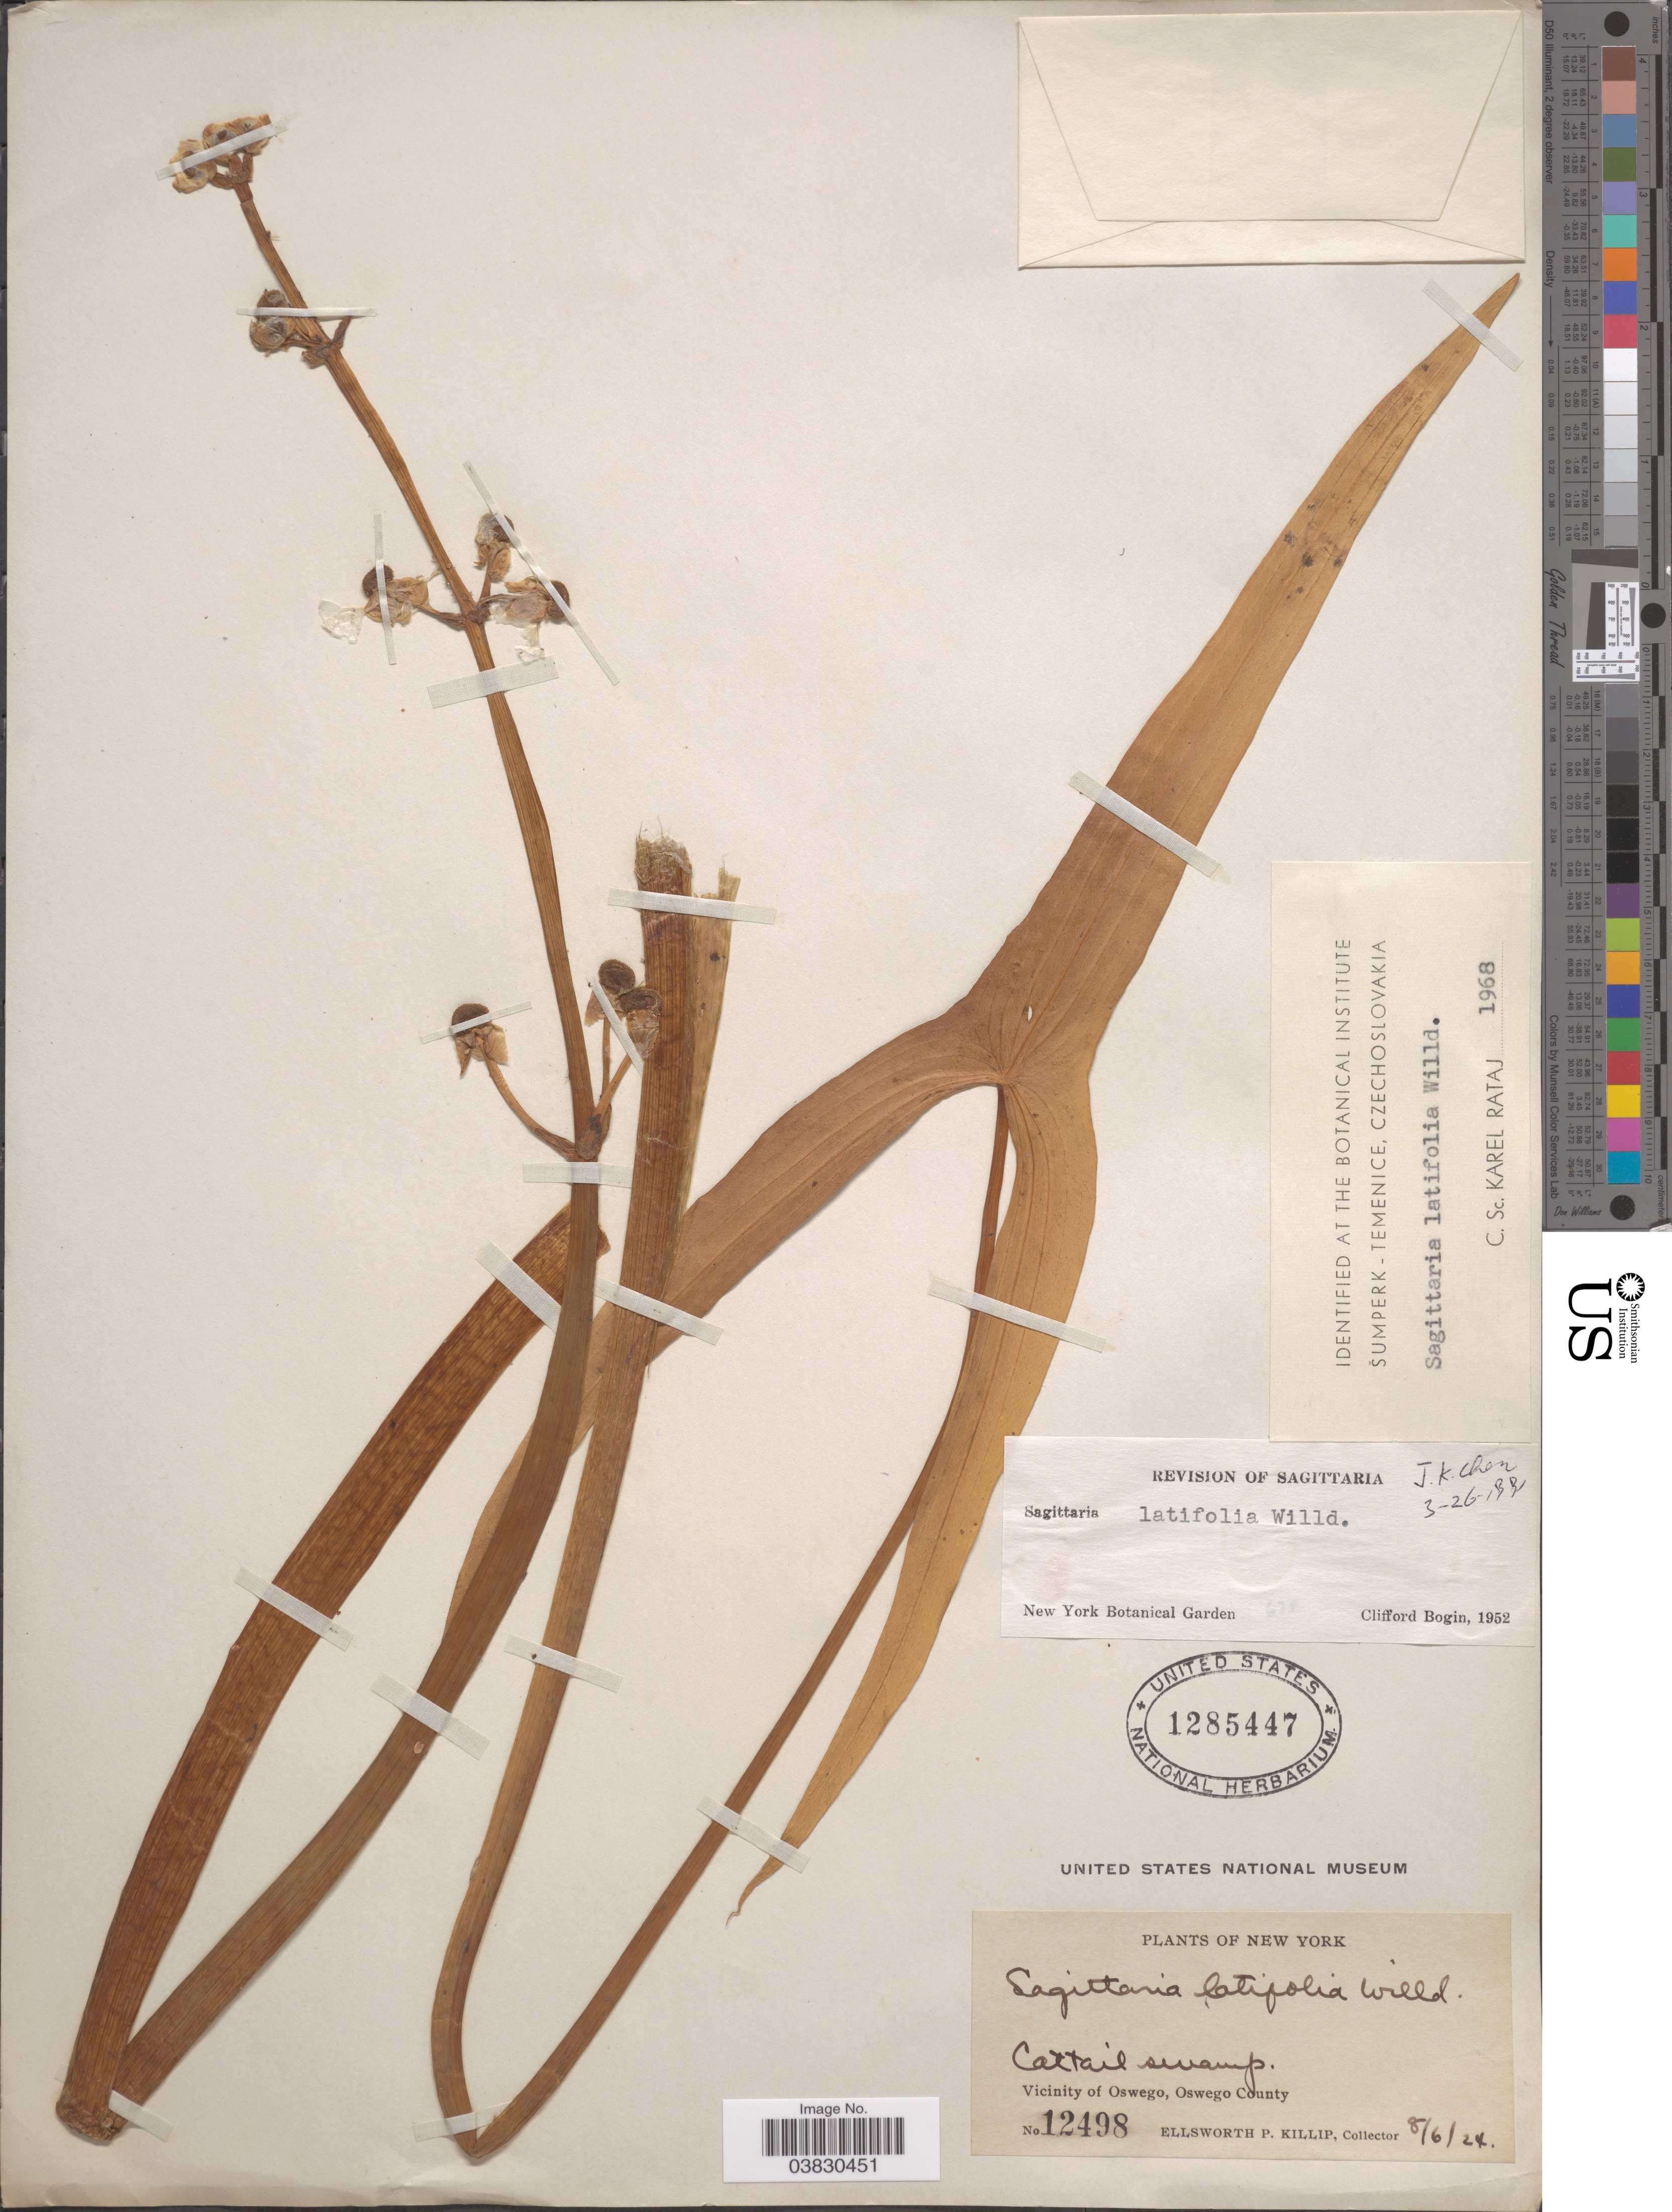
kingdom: Plantae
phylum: Tracheophyta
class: Liliopsida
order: Alismatales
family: Alismataceae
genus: Sagittaria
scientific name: Sagittaria latifolia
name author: Willd.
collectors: E. P. Killip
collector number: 12498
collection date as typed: Transcribed d/m/y: 6/8/24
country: United States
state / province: New York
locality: Cattail swamp. Vicinity of Oswego, Oswego County.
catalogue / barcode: US 1285447